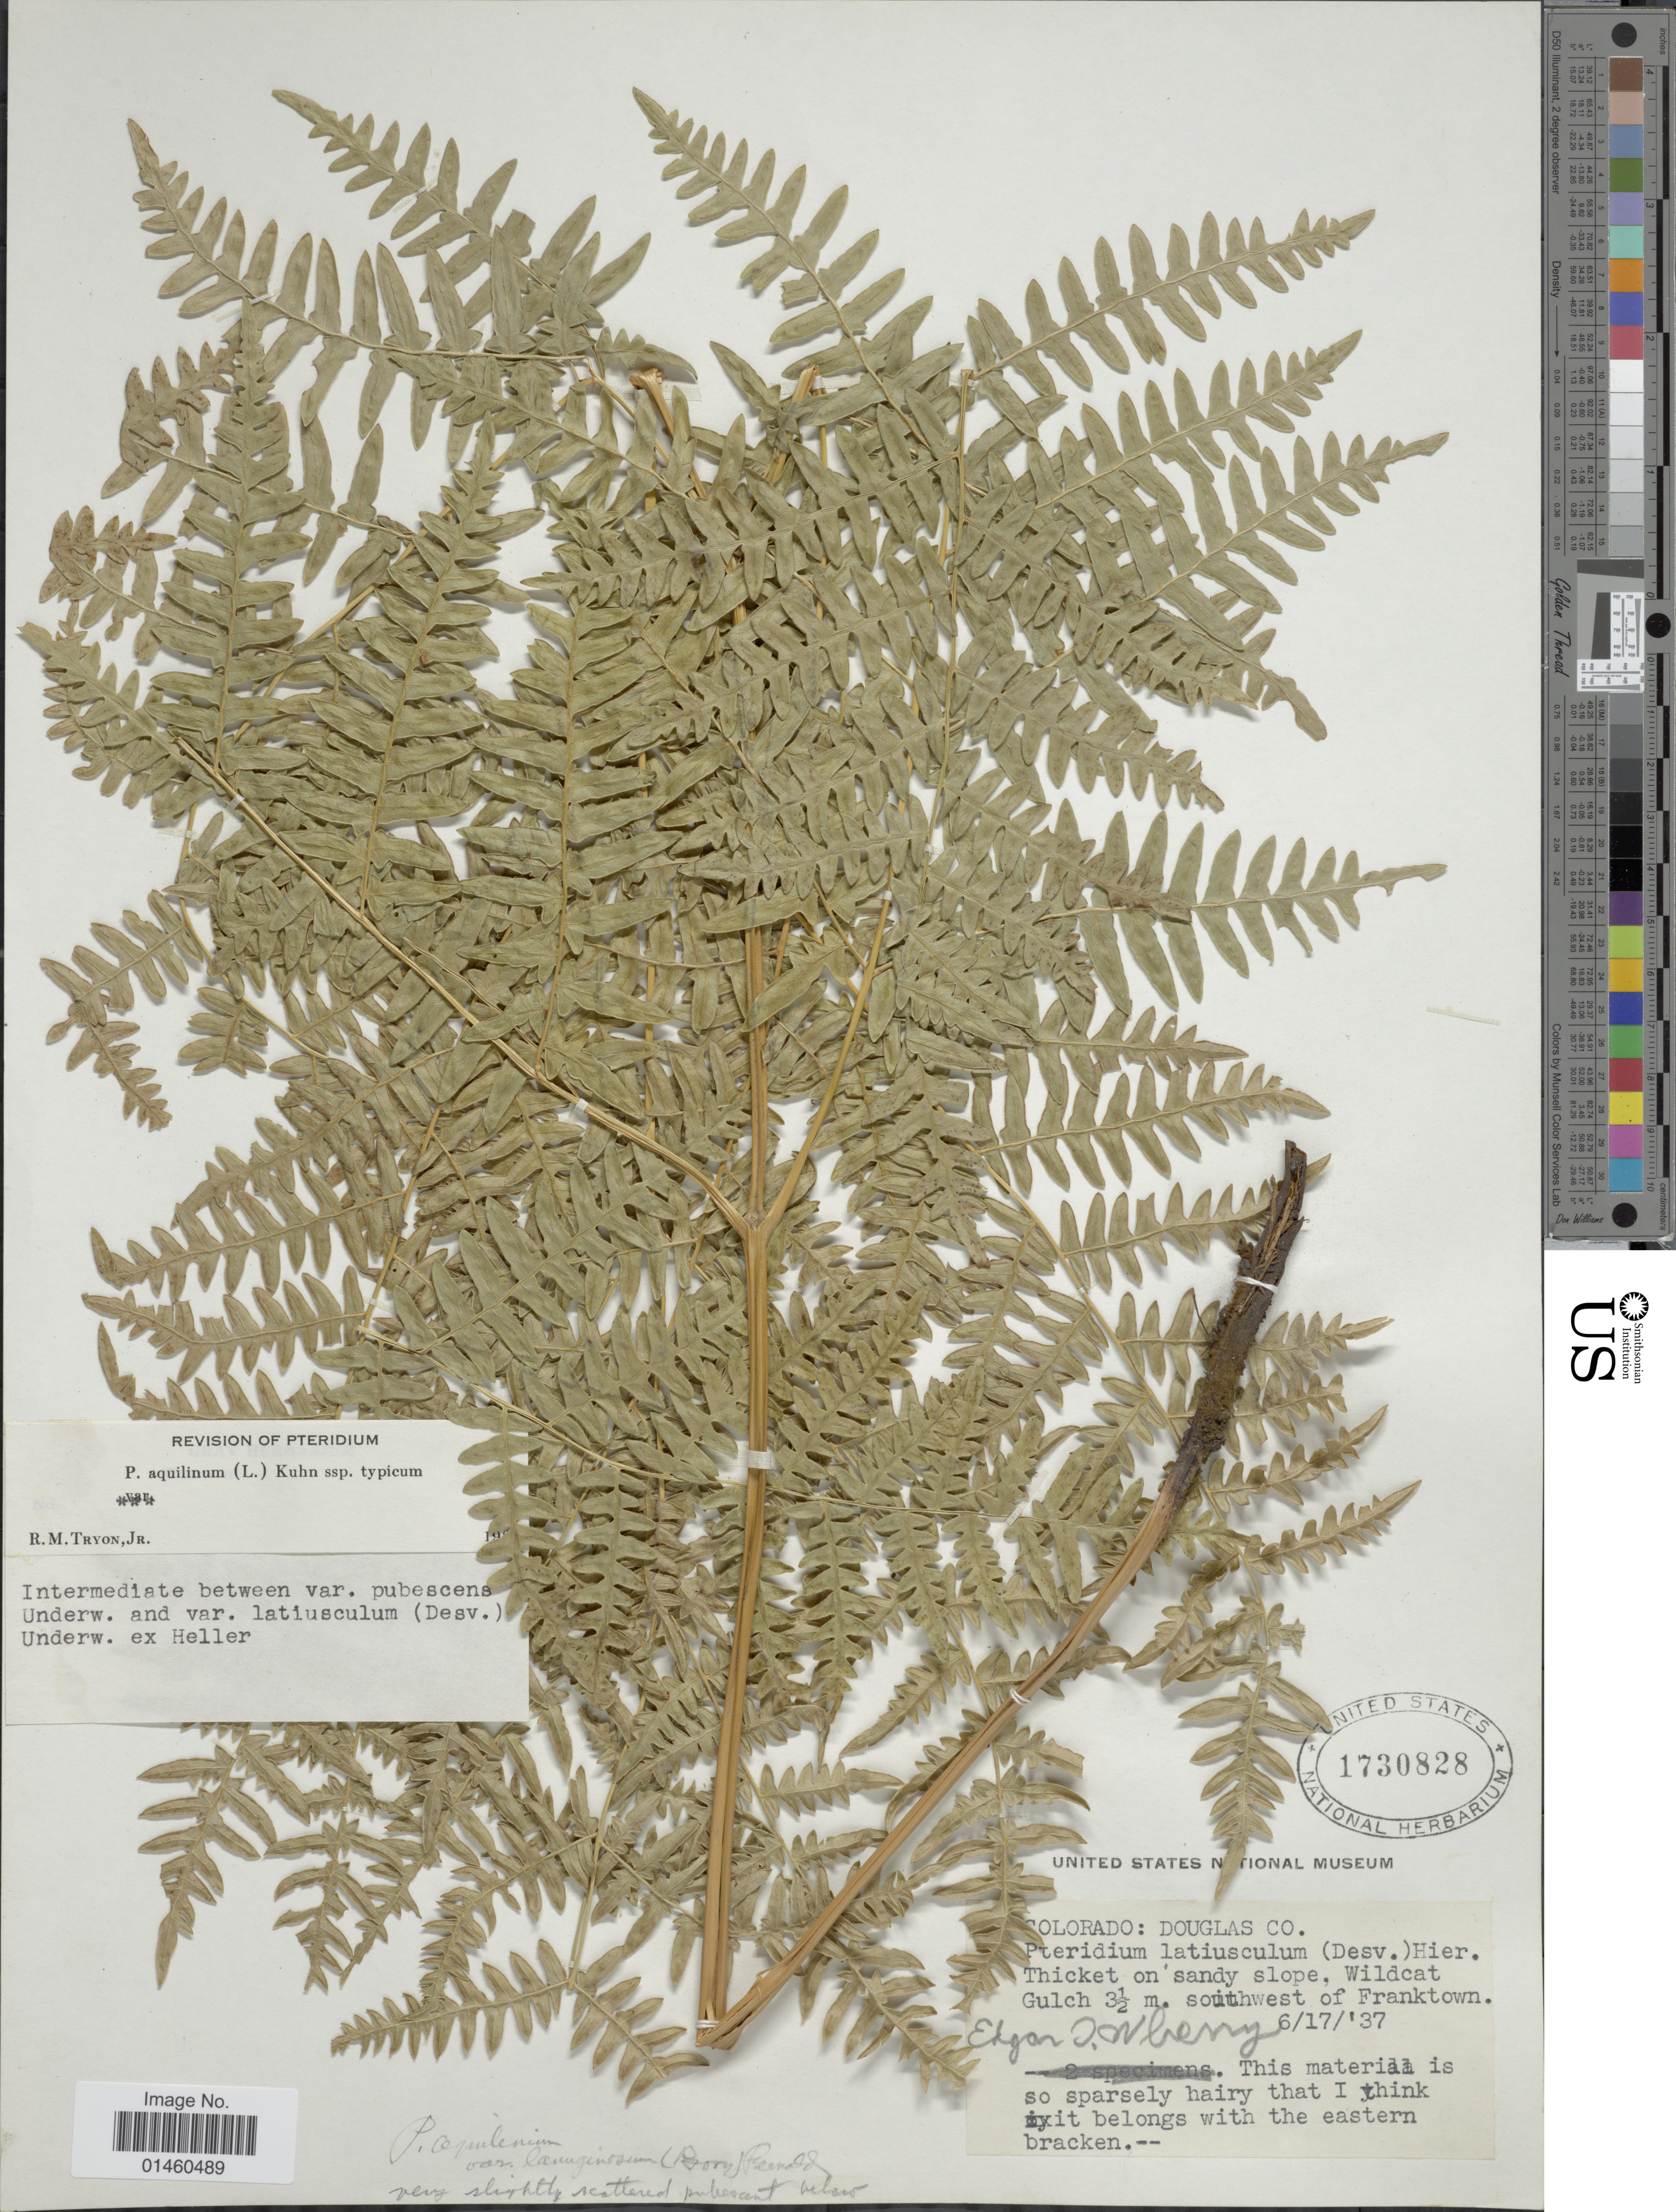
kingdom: Plantae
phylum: Tracheophyta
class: Polypodiopsida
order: Polypodiales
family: Dennstaedtiaceae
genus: Pteridium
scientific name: Pteridium pubescens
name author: (Underw.) Christenh.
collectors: E. Wherry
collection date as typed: Transcribed d/m/y: 17/6/37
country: United States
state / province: Colorado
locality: Douglas Co., Wildcat Gulch 3 1/2 m., southwest of Franktown.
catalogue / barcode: US 1730828